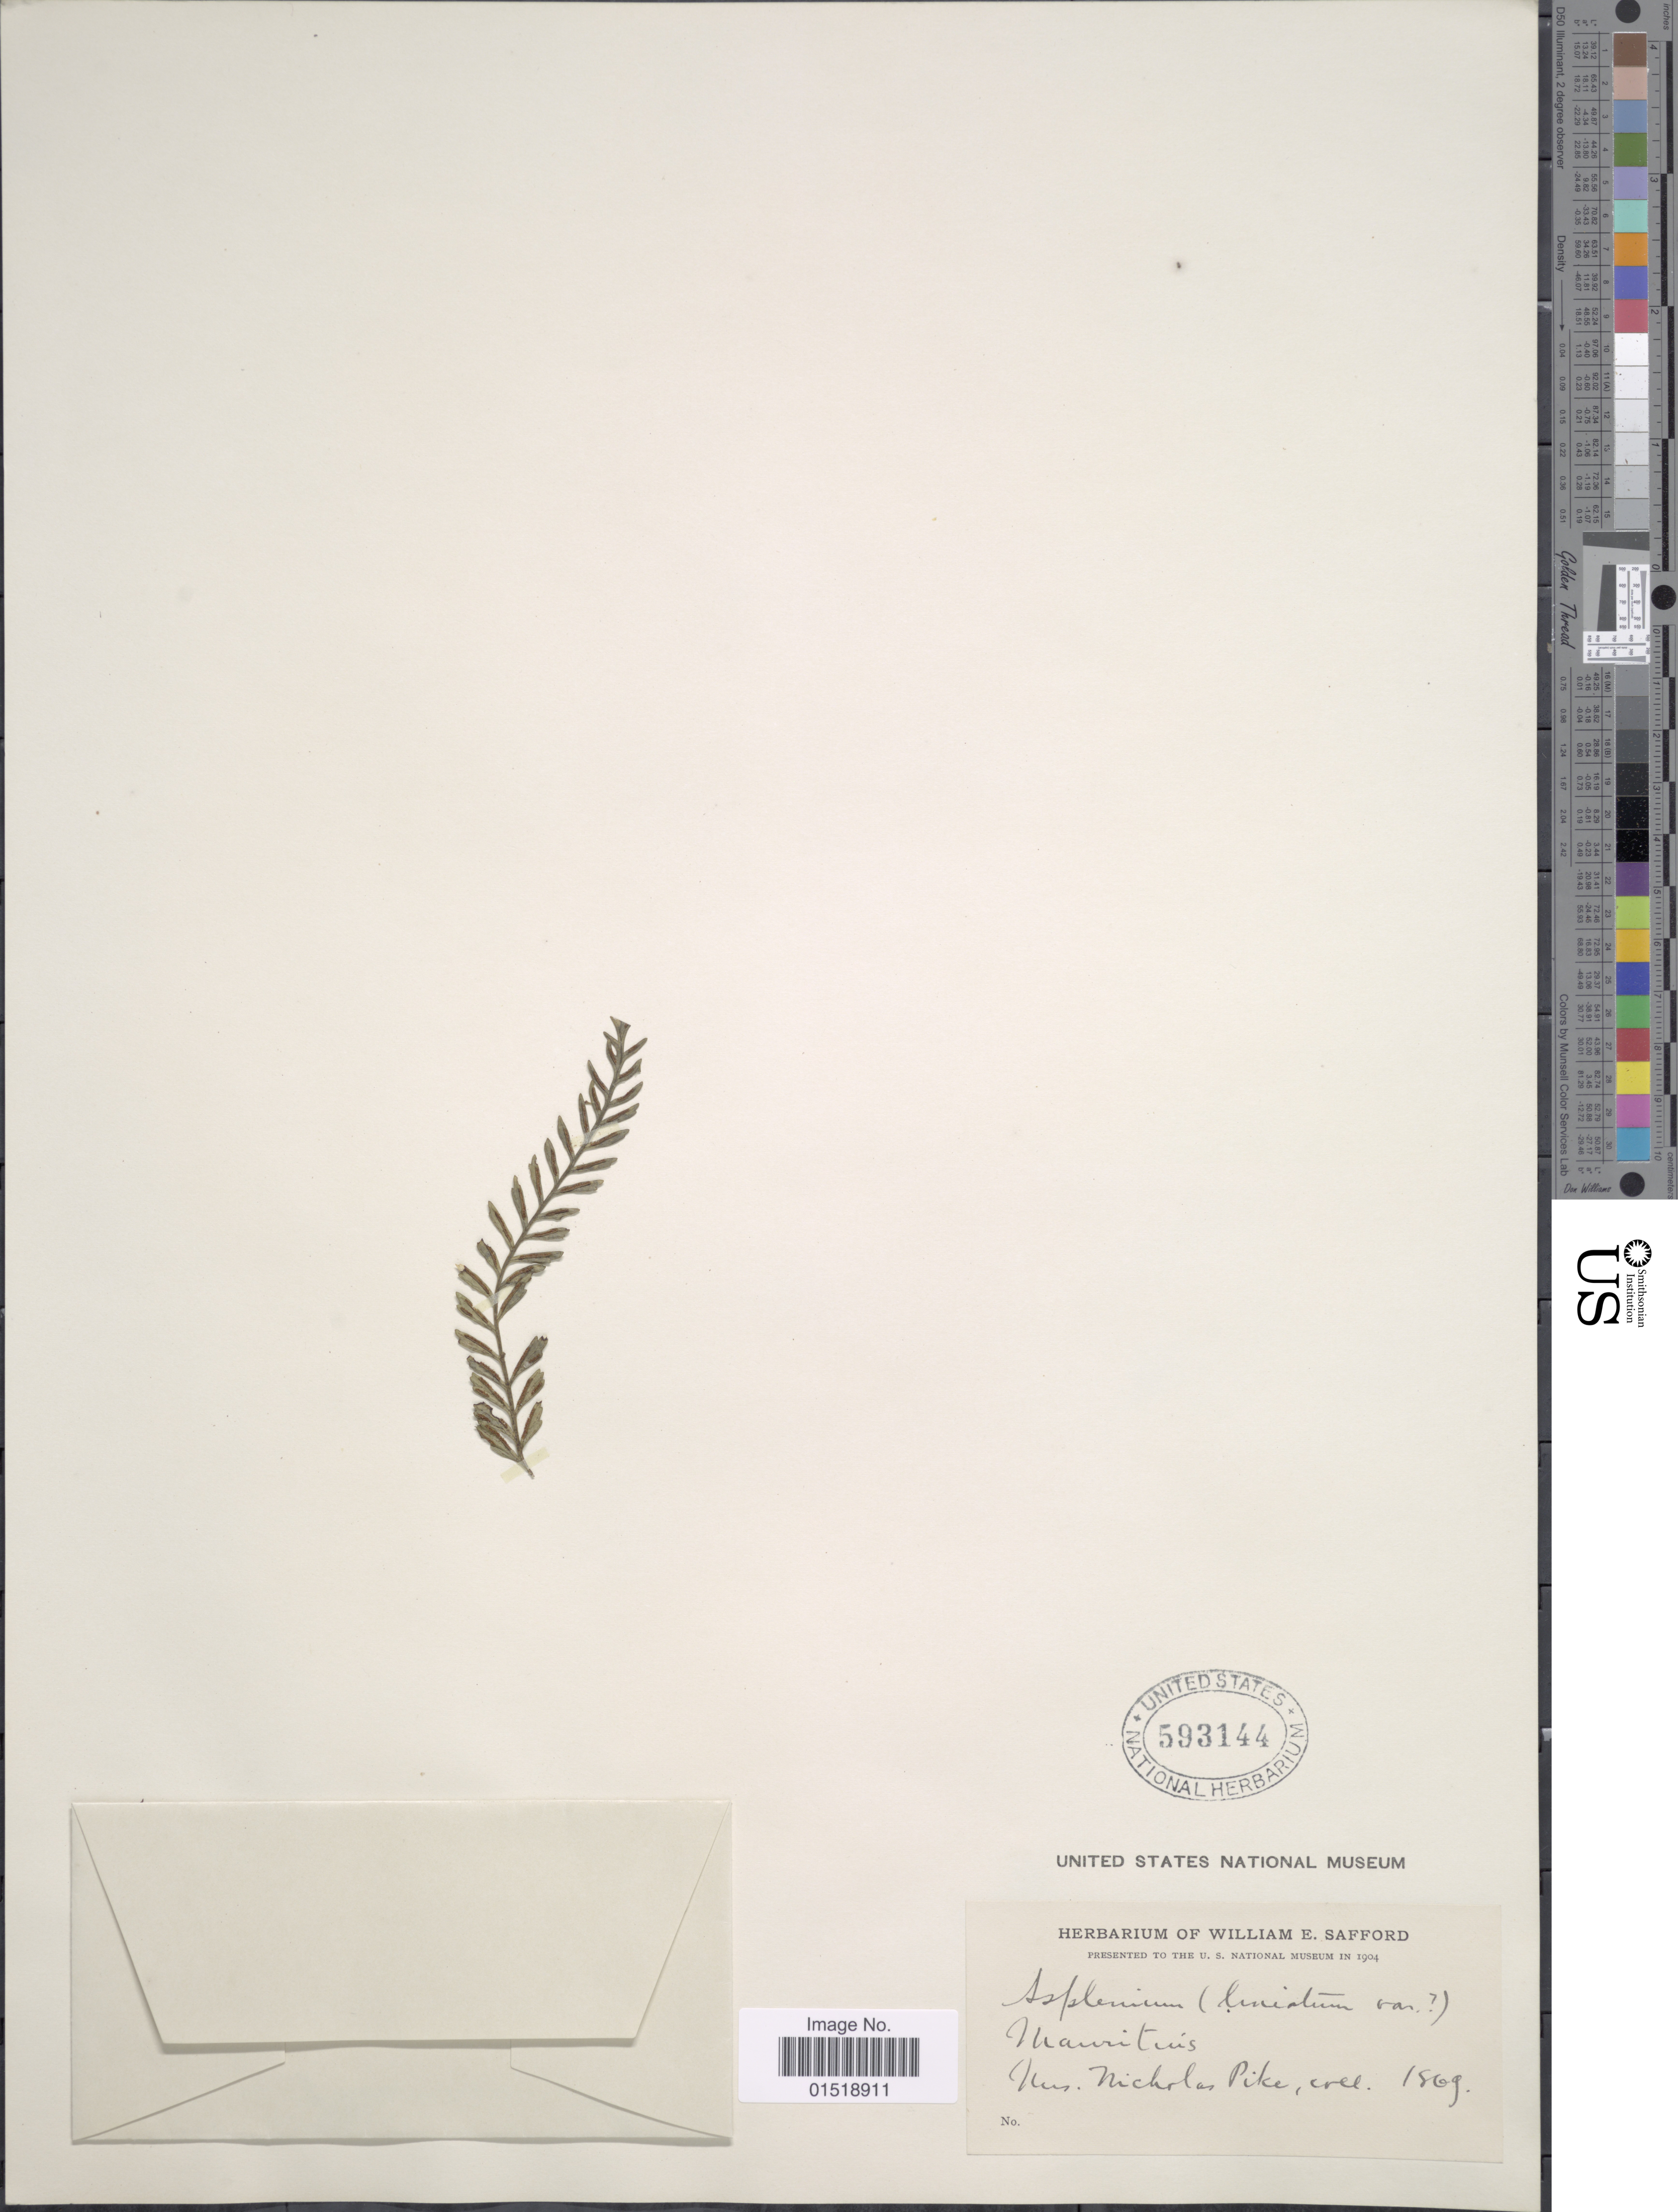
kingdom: Plantae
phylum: Tracheophyta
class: Polypodiopsida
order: Polypodiales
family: Aspleniaceae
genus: Asplenium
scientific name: Asplenium daucifolium var. daucifolium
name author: Lam.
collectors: N. Pike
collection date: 1869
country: Mauritius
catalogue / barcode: US 593144